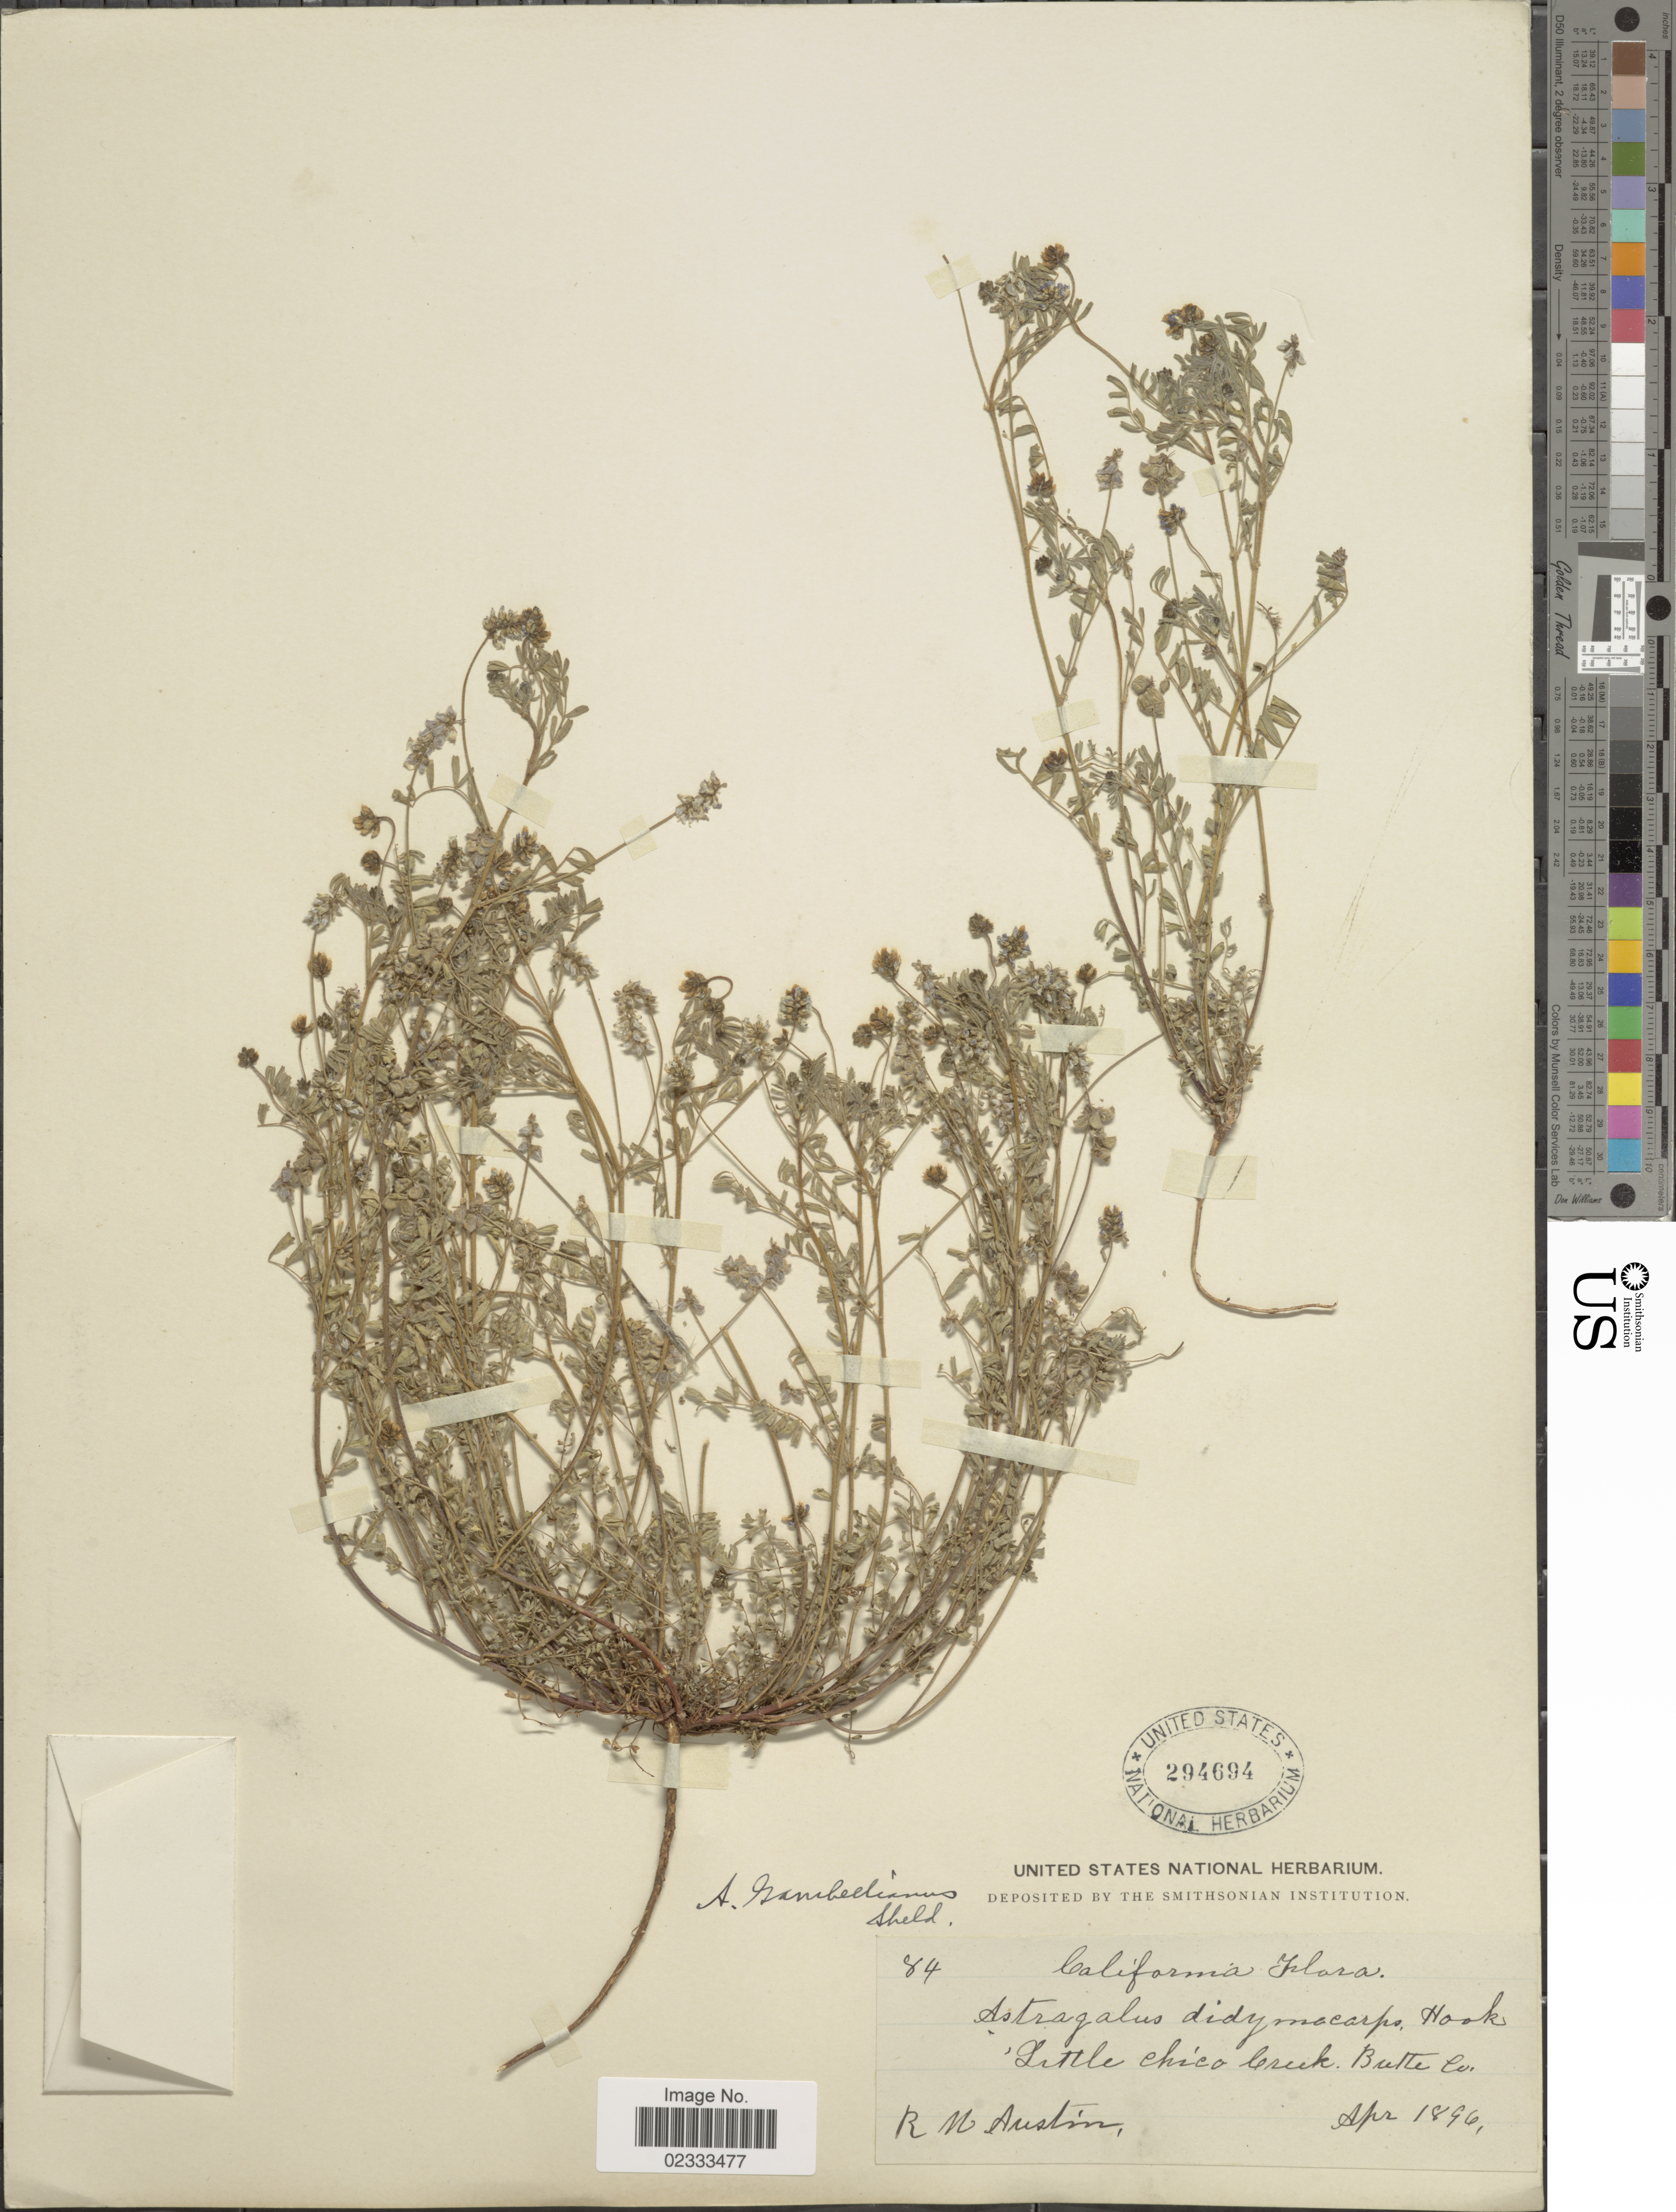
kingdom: Plantae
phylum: Tracheophyta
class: Magnoliopsida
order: Fabales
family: Fabaceae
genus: Astragalus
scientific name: Astragalus nigrescens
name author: Pall.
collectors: R. Austin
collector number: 84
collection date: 1896-04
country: United States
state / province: California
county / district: Butte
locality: Little Chico Creek, Butte Co.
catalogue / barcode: US 294694